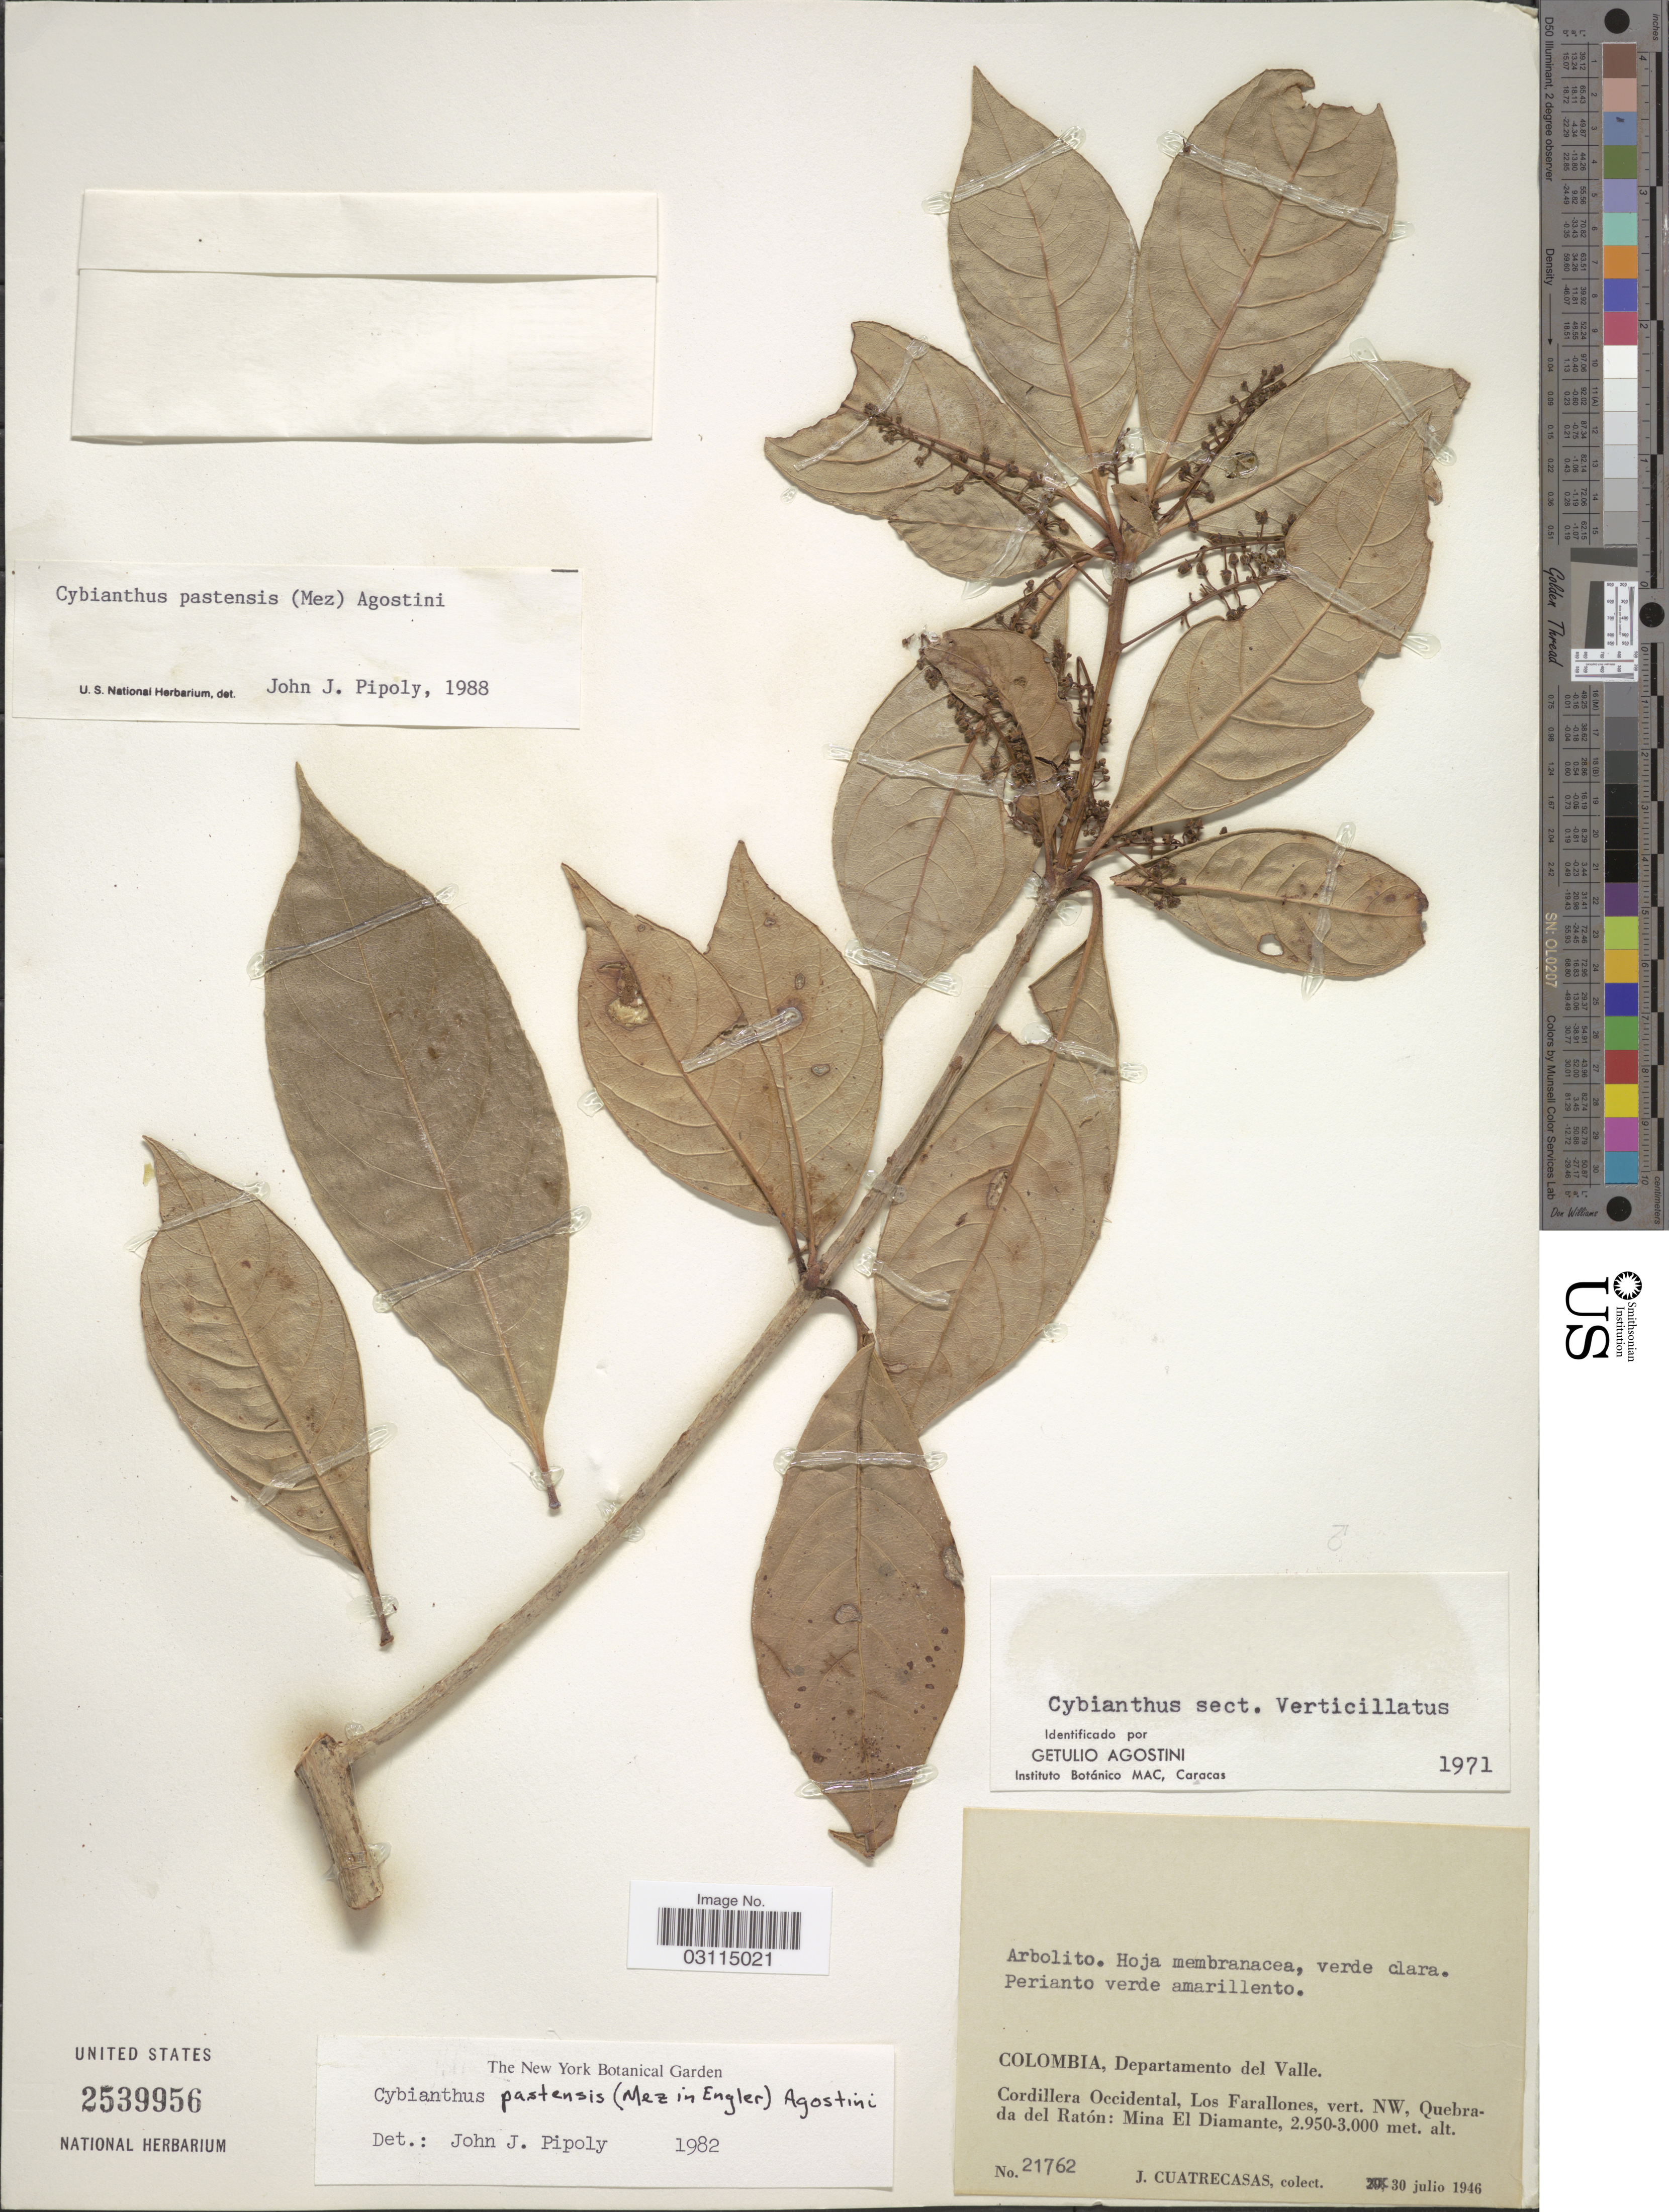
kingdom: Plantae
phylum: Tracheophyta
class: Magnoliopsida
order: Ericales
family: Primulaceae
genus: Cybianthus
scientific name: Cybianthus pastensis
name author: (Mez) G. Agostini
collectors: J. Cuatrecasas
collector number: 21762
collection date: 1946-07-30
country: Colombia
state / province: Valle del Cauca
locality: Departamento del Valle, Cordillera Occidentale, Los Farallones, vert. NW, Quebrada del Ratón: Mina El Diamante.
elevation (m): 2950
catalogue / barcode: US 2539956